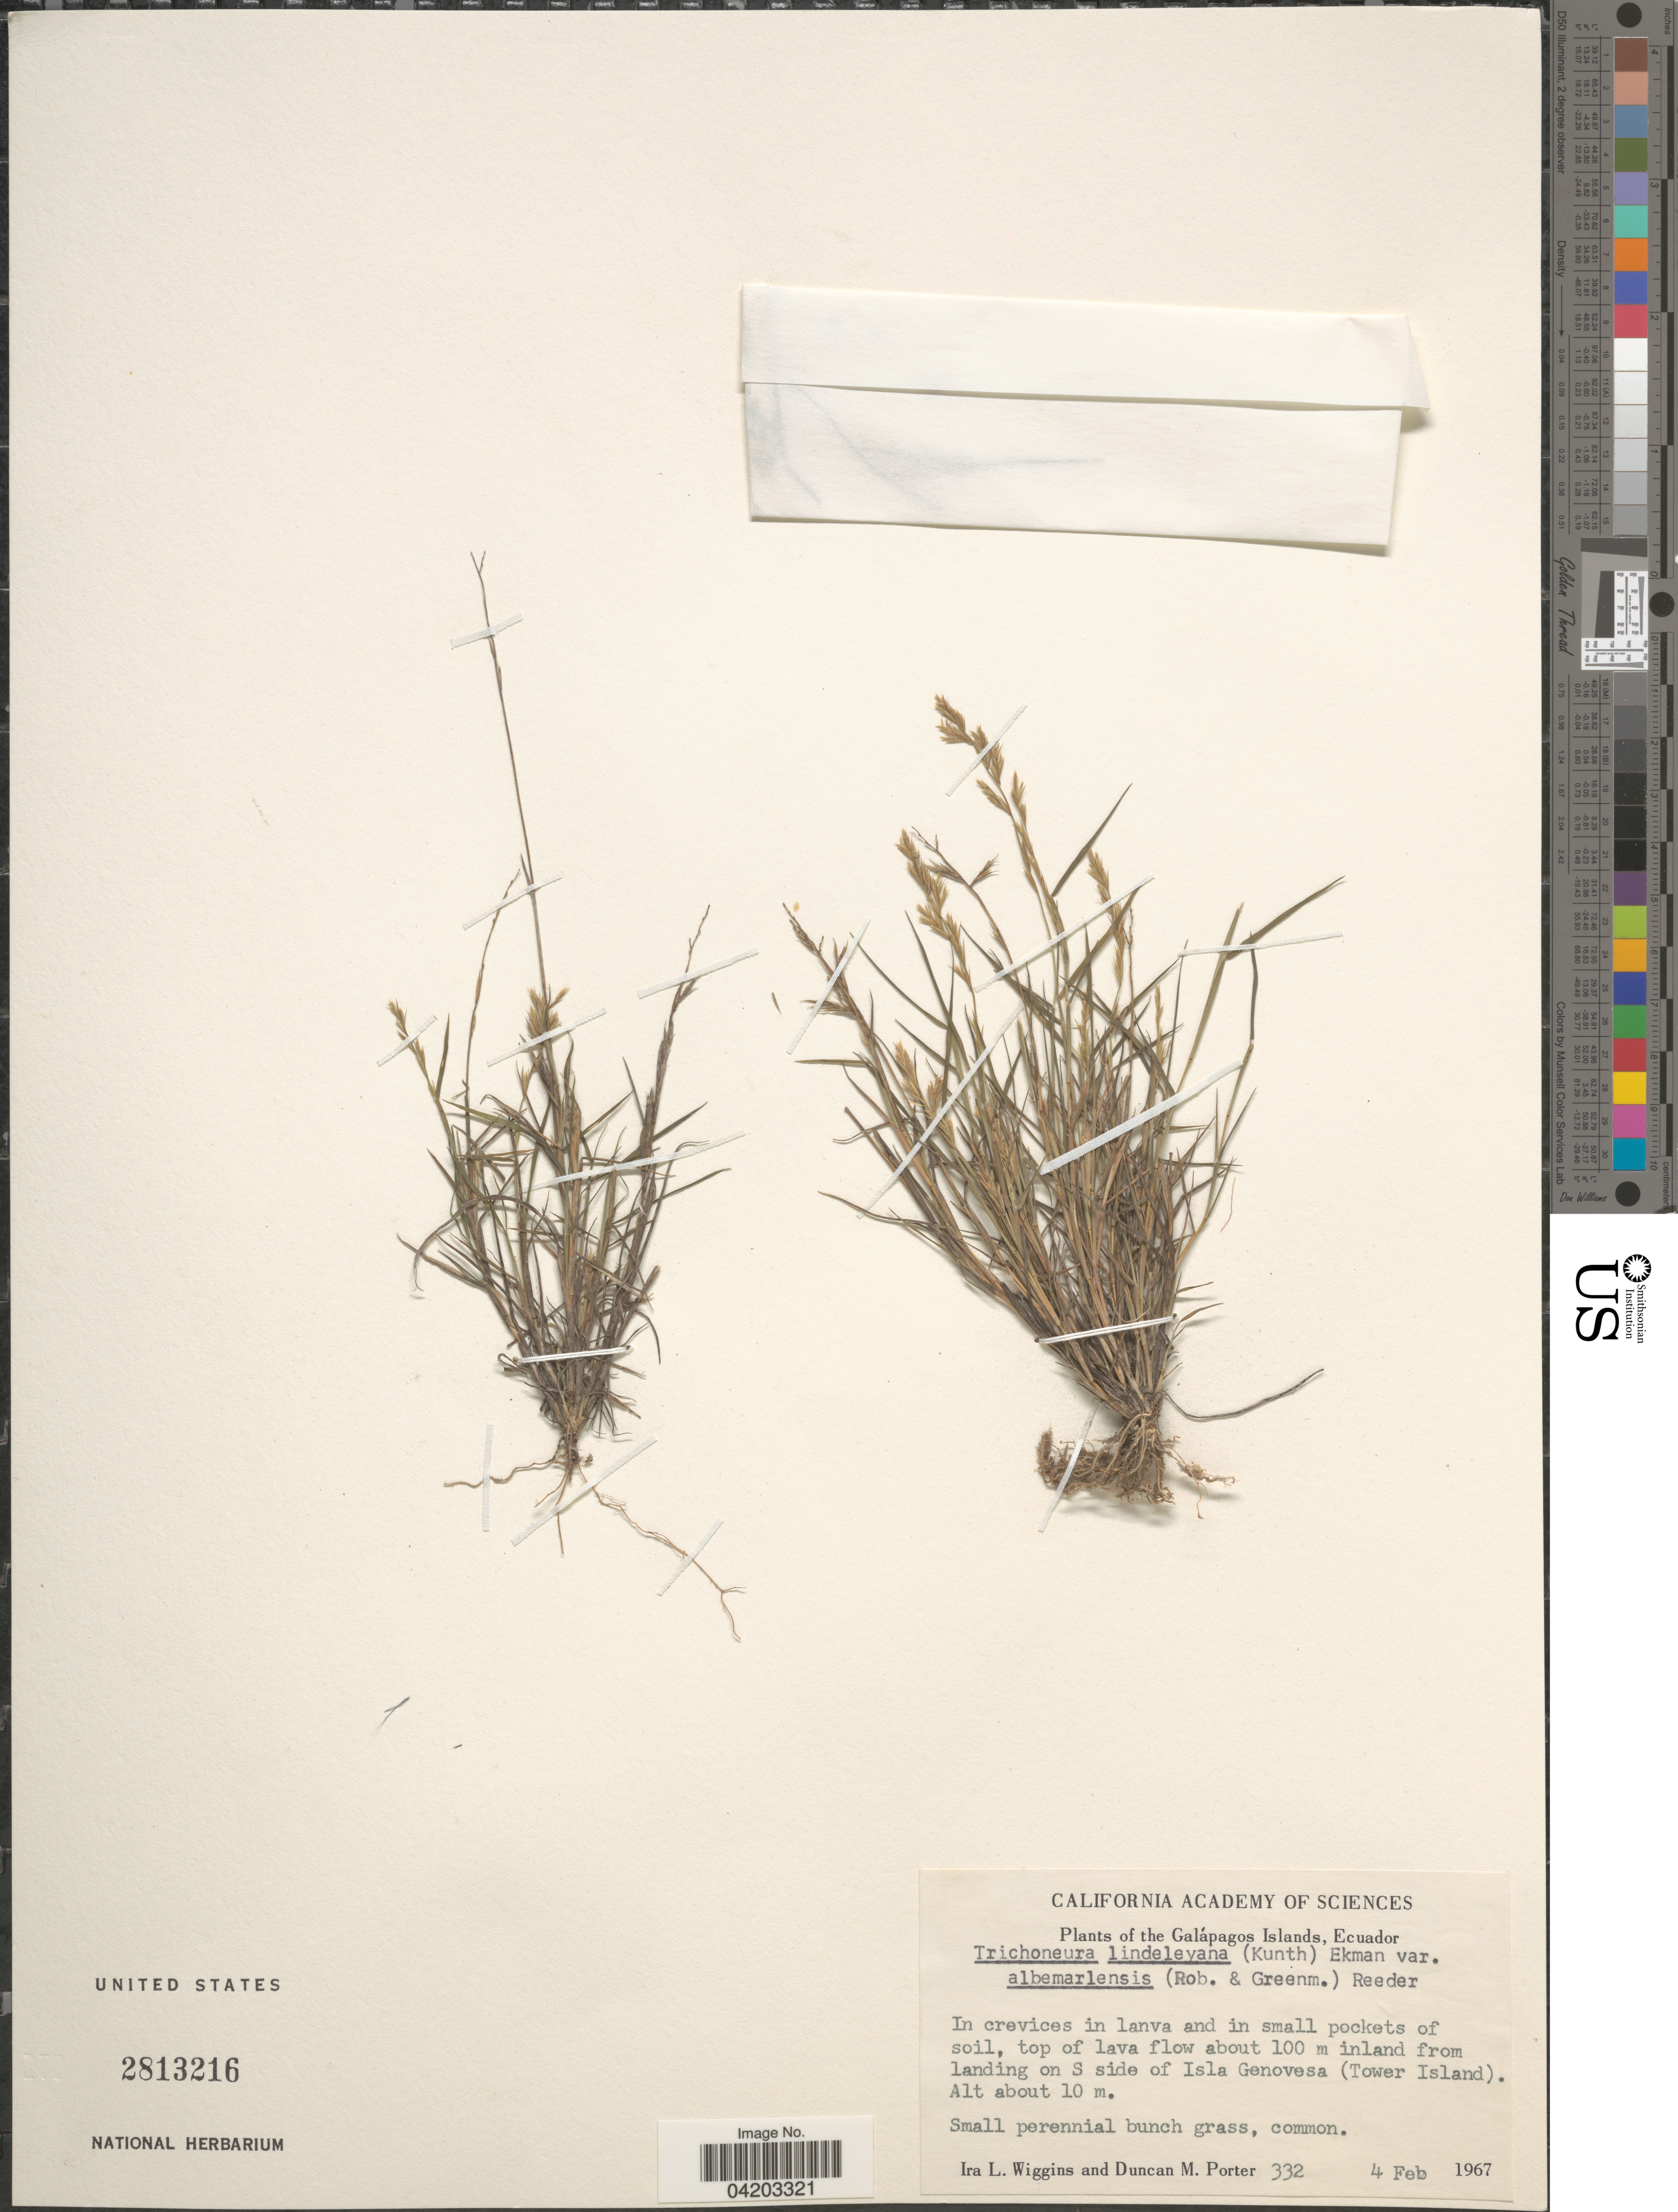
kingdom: Plantae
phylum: Tracheophyta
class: Liliopsida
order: Poales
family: Poaceae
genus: Trichoneura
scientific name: Trichoneura lindleyana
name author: (Kunth) Ekman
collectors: I. L. Wiggins & D. Porter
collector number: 332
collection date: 1967-02-04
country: Ecuador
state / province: Colón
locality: Galápagos Islands. Top of lava flow about 100 m inland from landing on S side of Isla Genovesa (Tower Island).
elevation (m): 10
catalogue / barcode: US 2813216